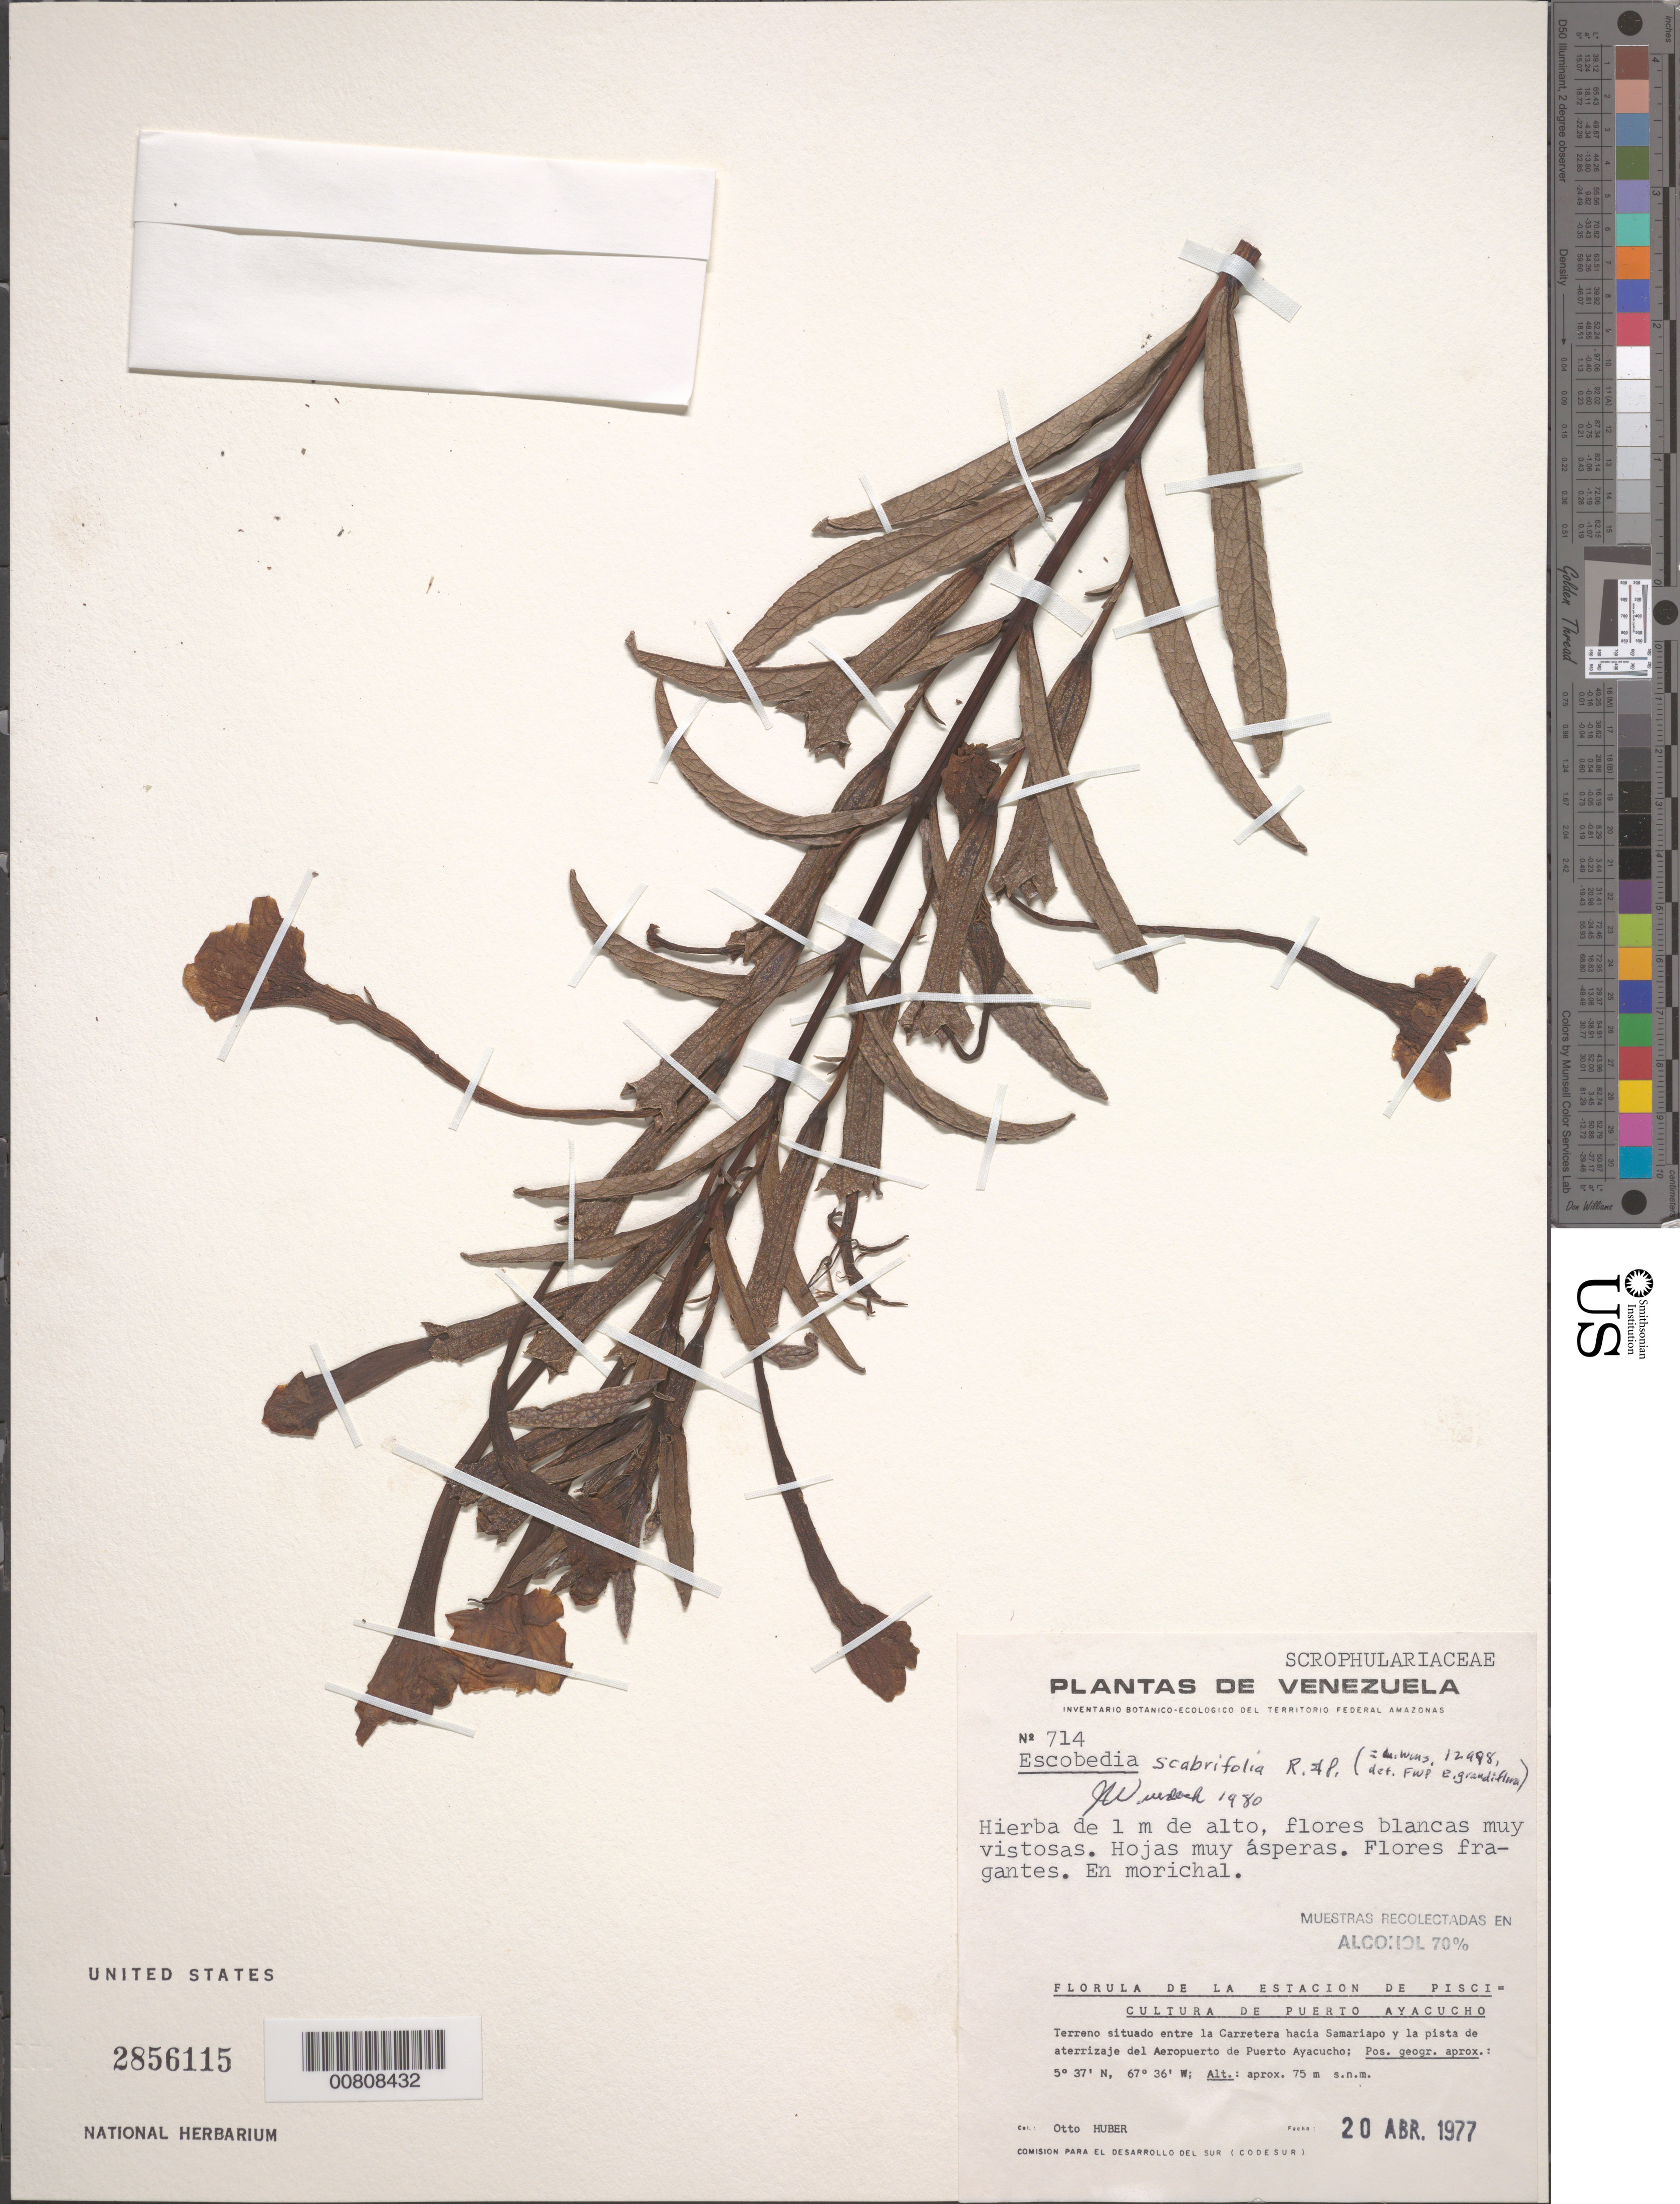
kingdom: Plantae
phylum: Tracheophyta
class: Magnoliopsida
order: Lamiales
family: Orobanchaceae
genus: Escobedia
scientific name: Escobedia scabrifolia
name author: Ruiz & Pav.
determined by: Wurdack, John J., (US), US (UNITED STATES)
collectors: O. Huber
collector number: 714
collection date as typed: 20-Apr-77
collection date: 1977-04-20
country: Venezuela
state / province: Amazonas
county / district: Atures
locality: Puerto Ayacucho, carretera hacia Samariapo y la pista de aterrizaje del Aeropuerto de Puerto Ayacucho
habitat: Morichal.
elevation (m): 75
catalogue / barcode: US 2856115